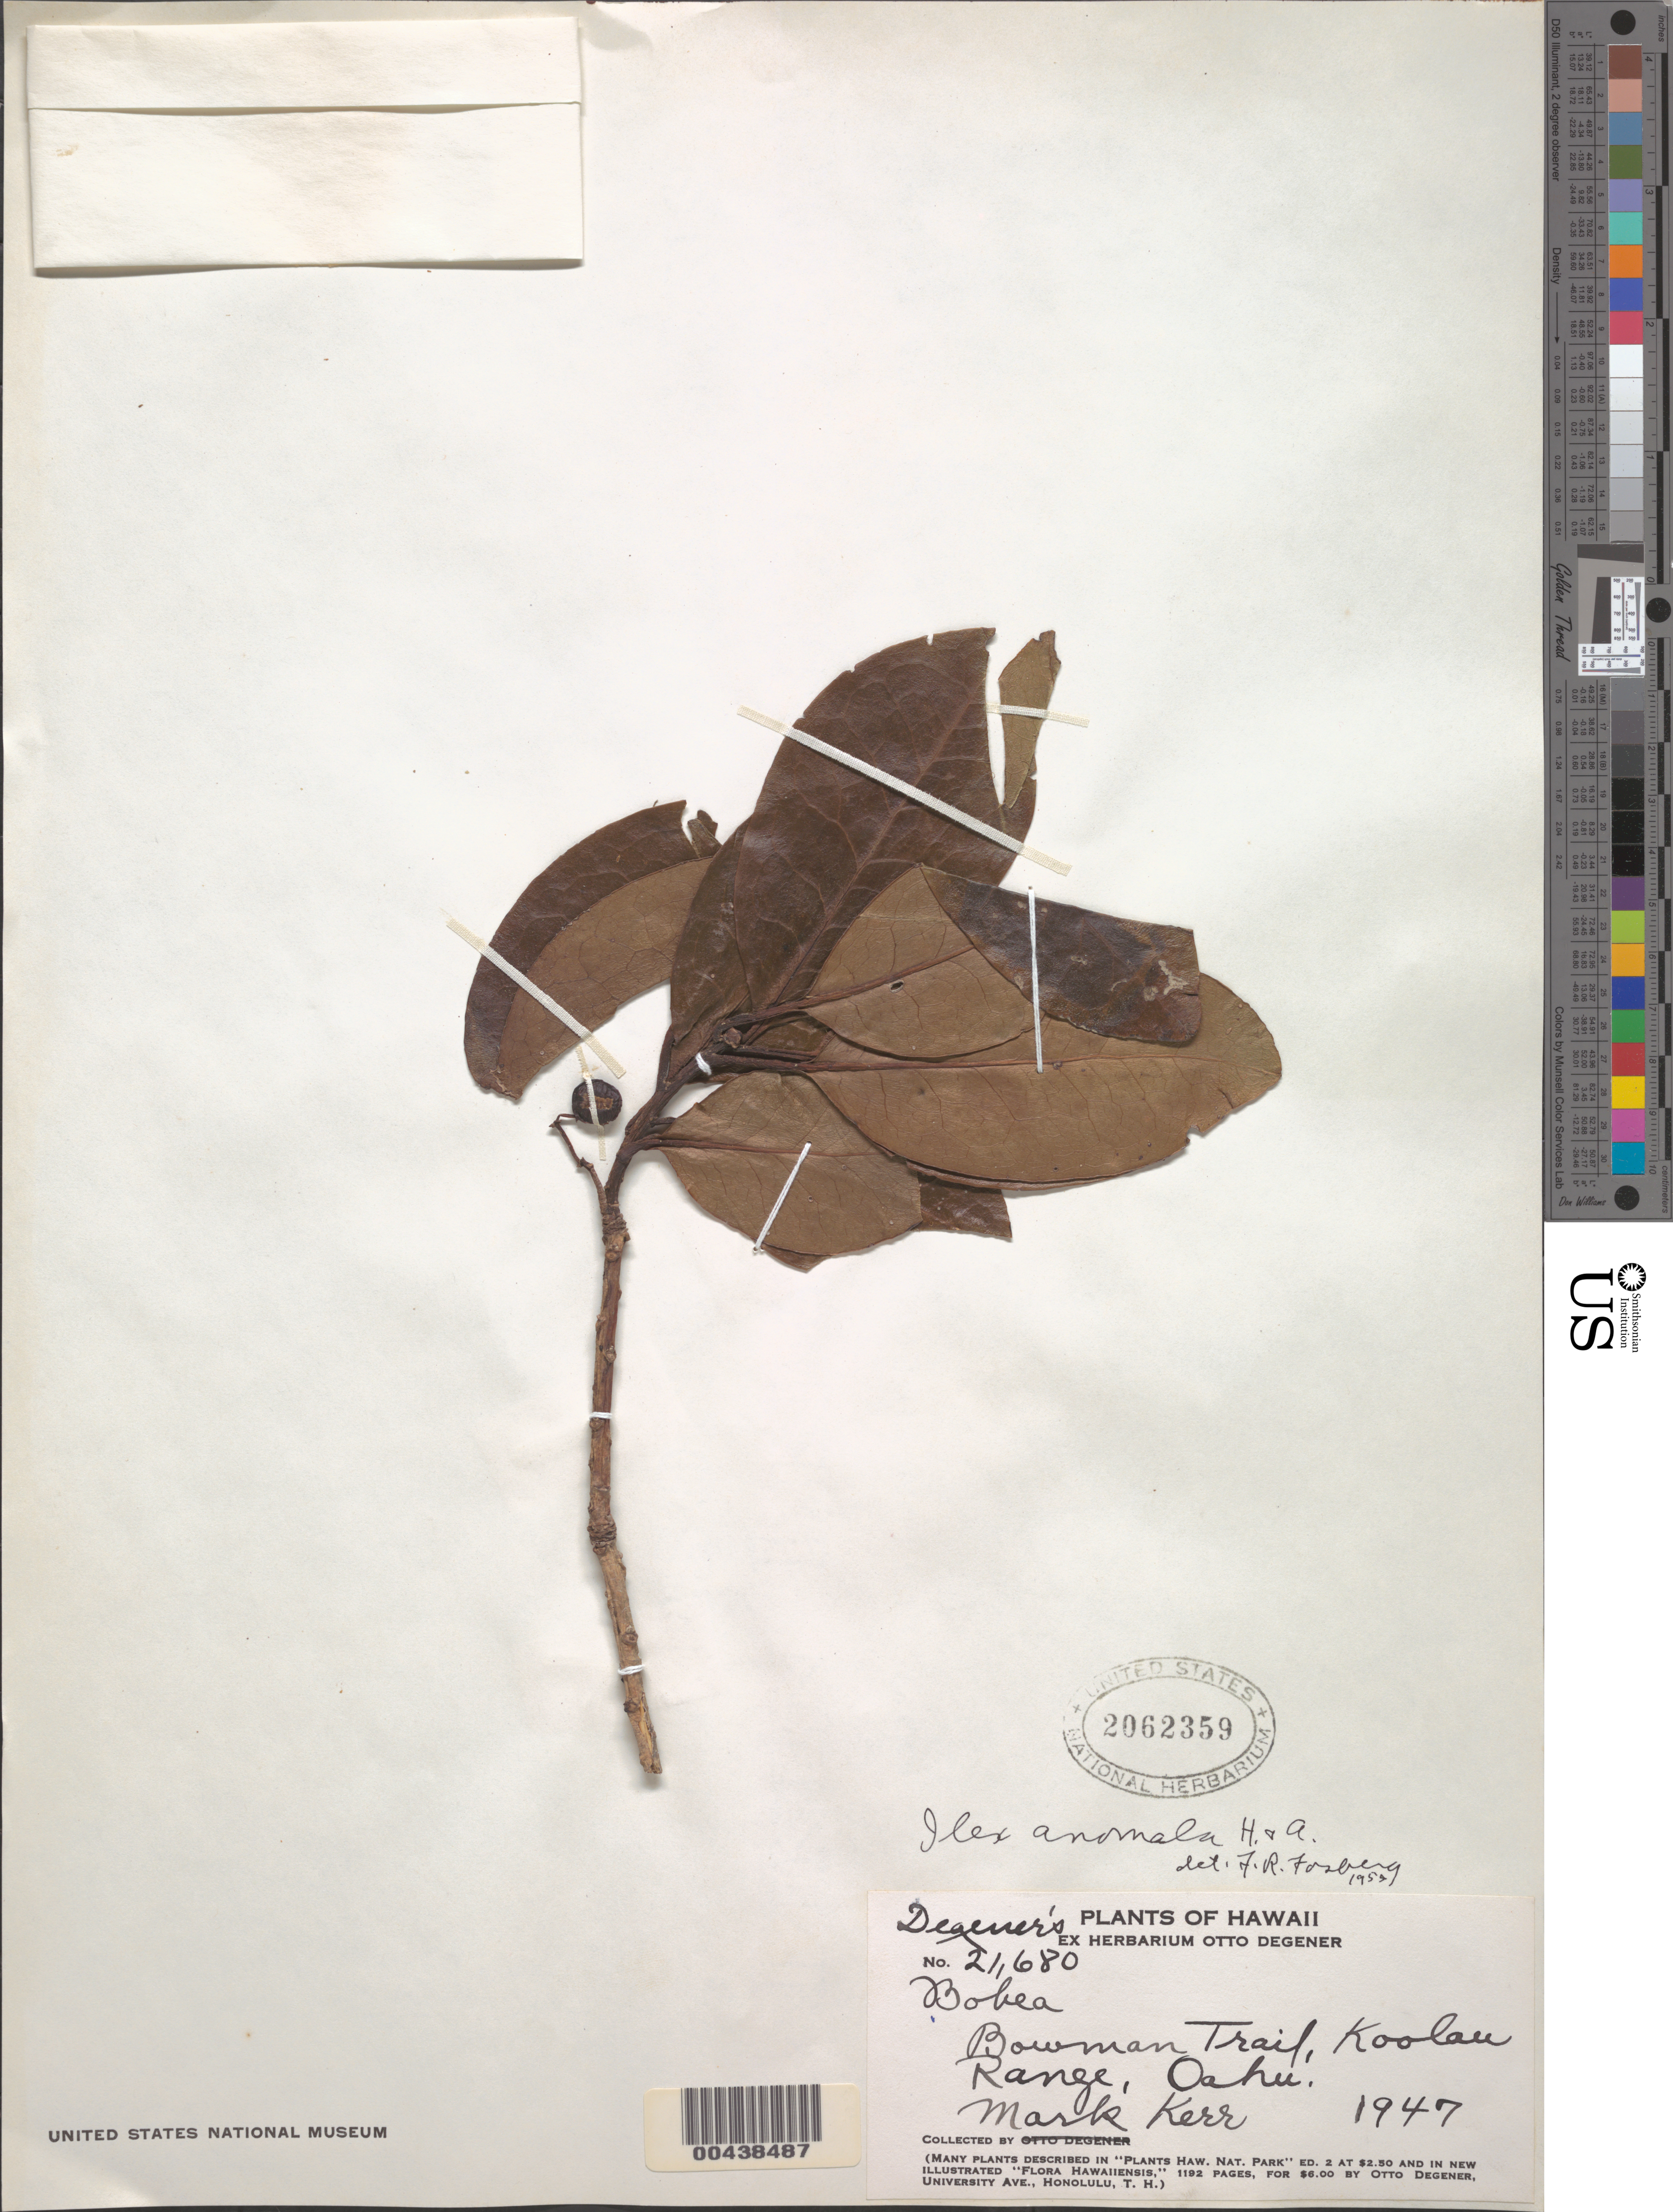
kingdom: Plantae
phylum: Tracheophyta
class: Magnoliopsida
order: Aquifoliales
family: Aquifoliaceae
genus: Ilex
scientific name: Ilex anomala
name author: Hook. & Arn.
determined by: Fosberg, F. R.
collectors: M. E. Kerr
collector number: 21680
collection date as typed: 1947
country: United States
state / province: Hawaii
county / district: Honolulu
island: Oahu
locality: Bowman Trail, Koolau Range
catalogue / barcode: US 2062359